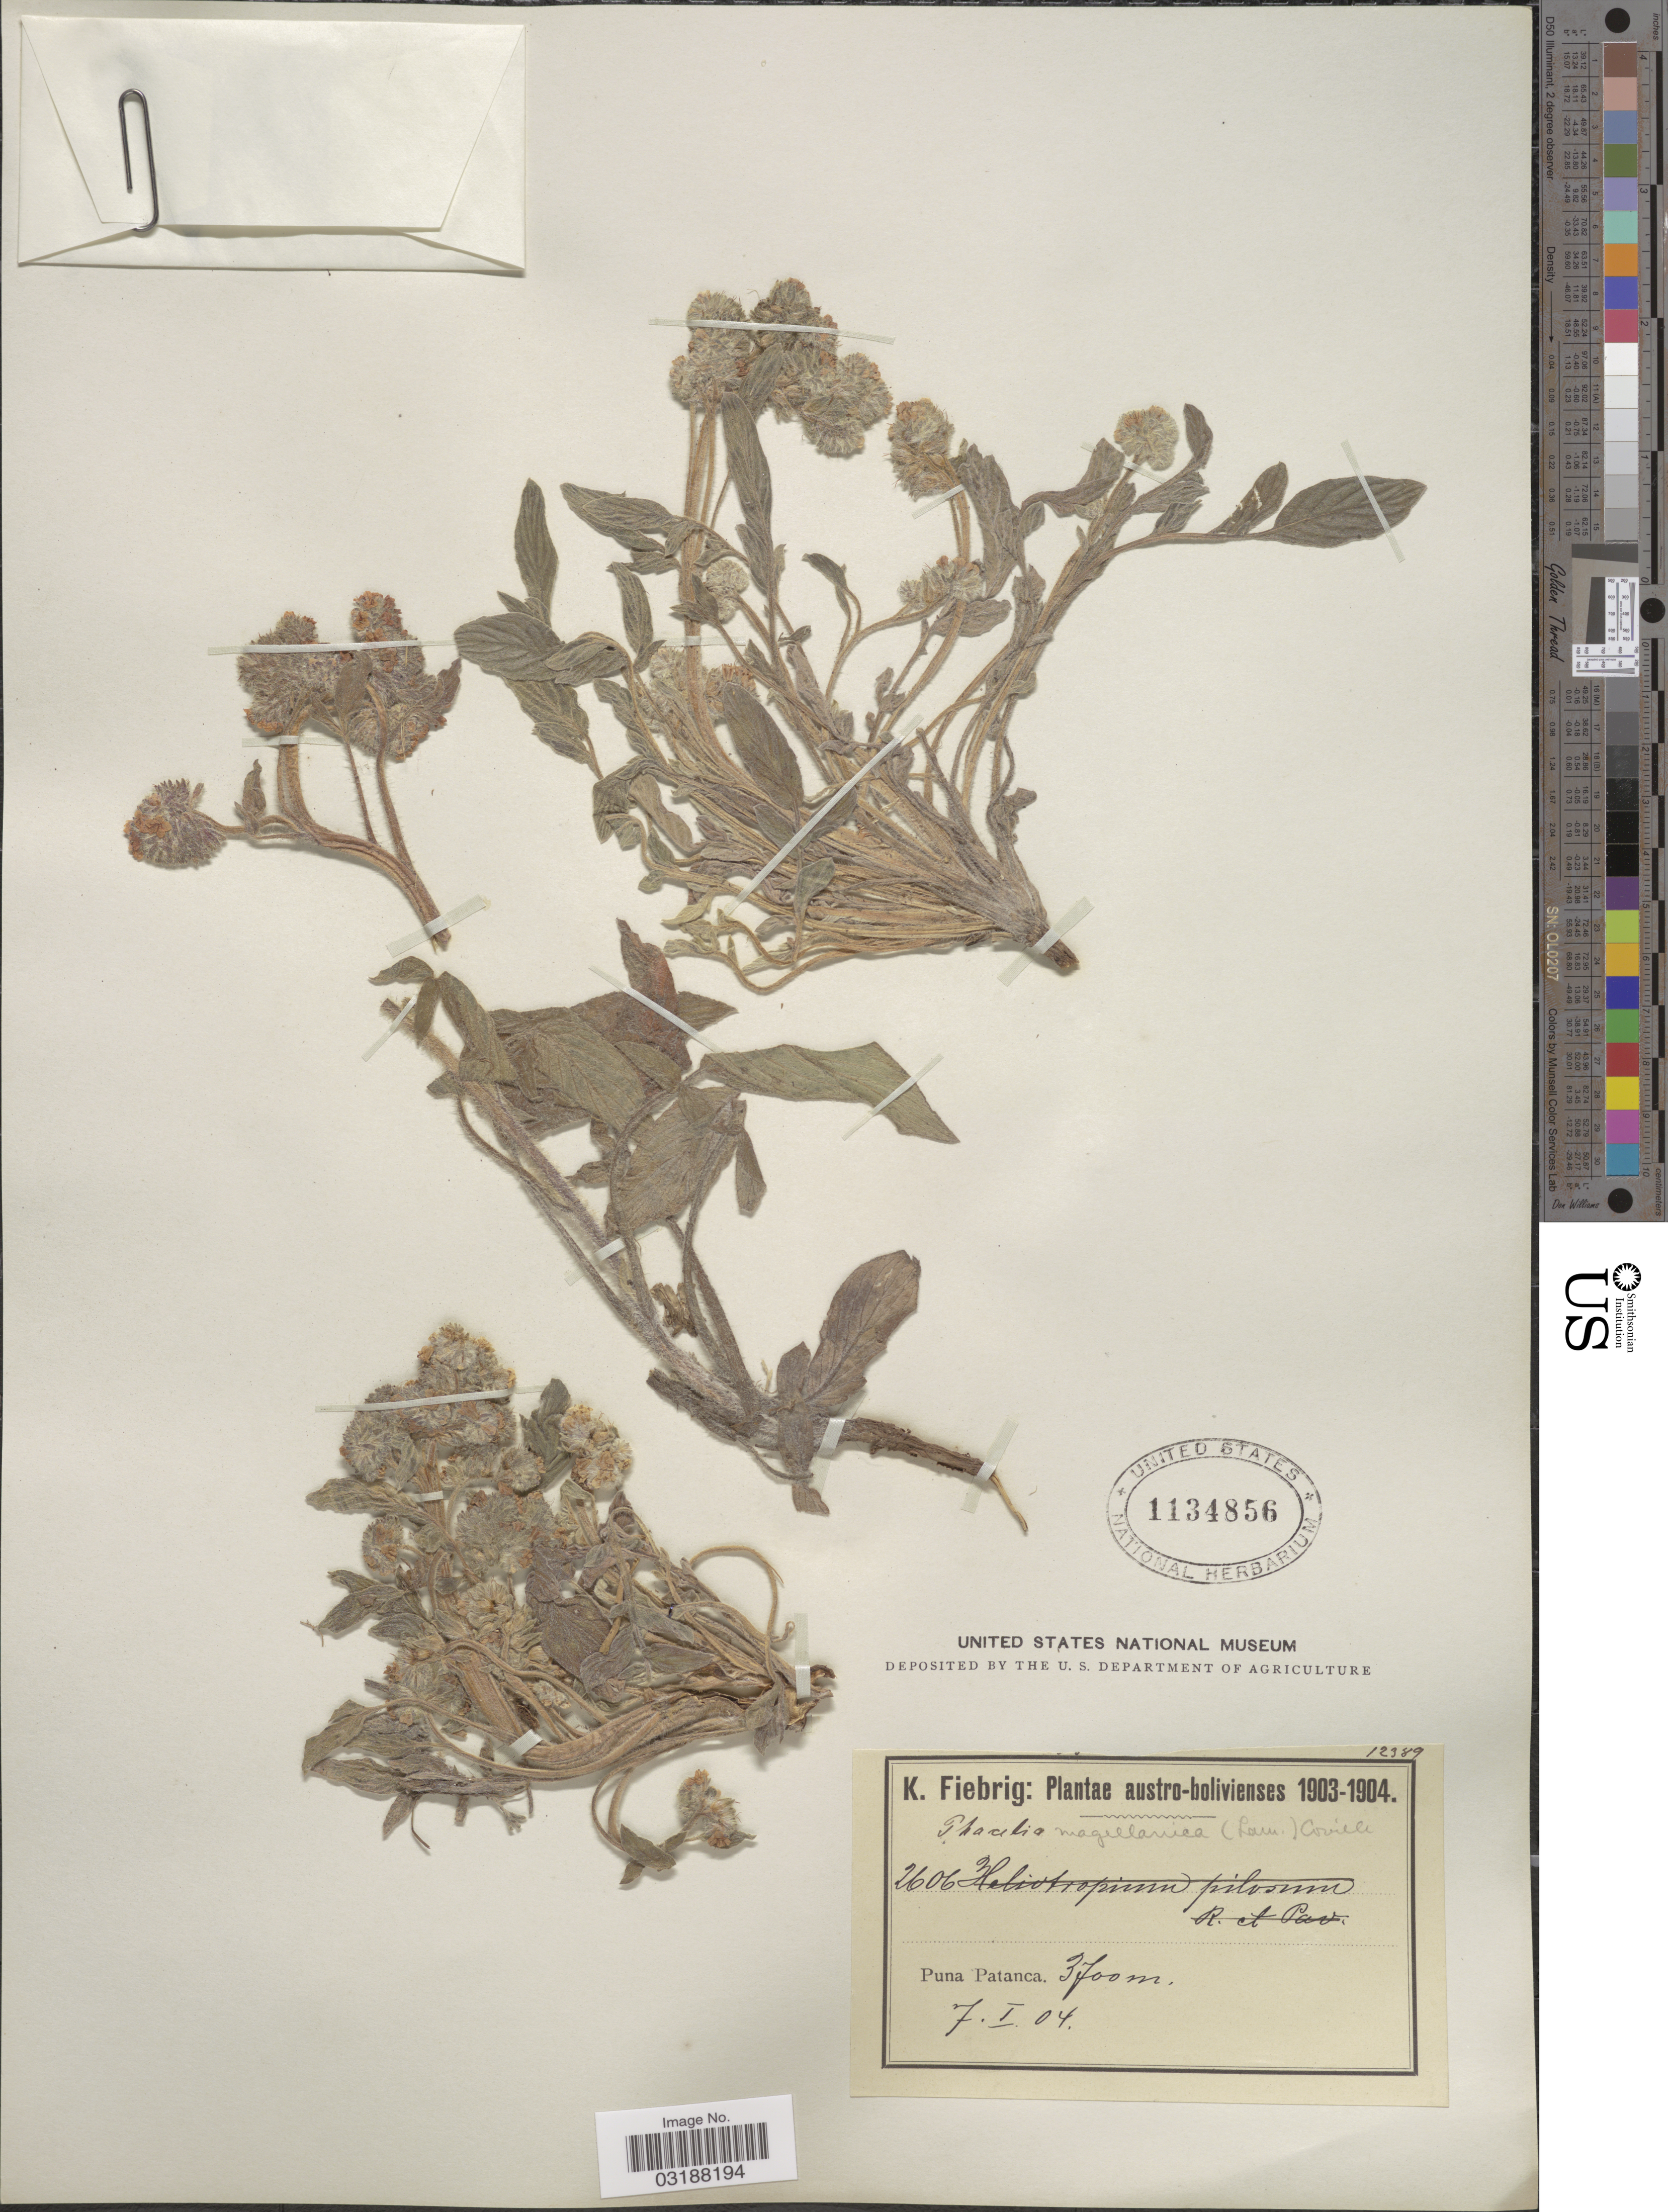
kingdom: Plantae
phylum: Tracheophyta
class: Magnoliopsida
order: Boraginales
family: Hydrophyllaceae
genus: Phacelia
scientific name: Phacelia magellanica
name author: (Lam.) Coville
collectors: K. Fiebrig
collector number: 12389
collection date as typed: Transcribed d/m/y: 7/1/4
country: Bolivia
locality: Puna Patanca.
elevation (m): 3700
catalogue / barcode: US 1134856